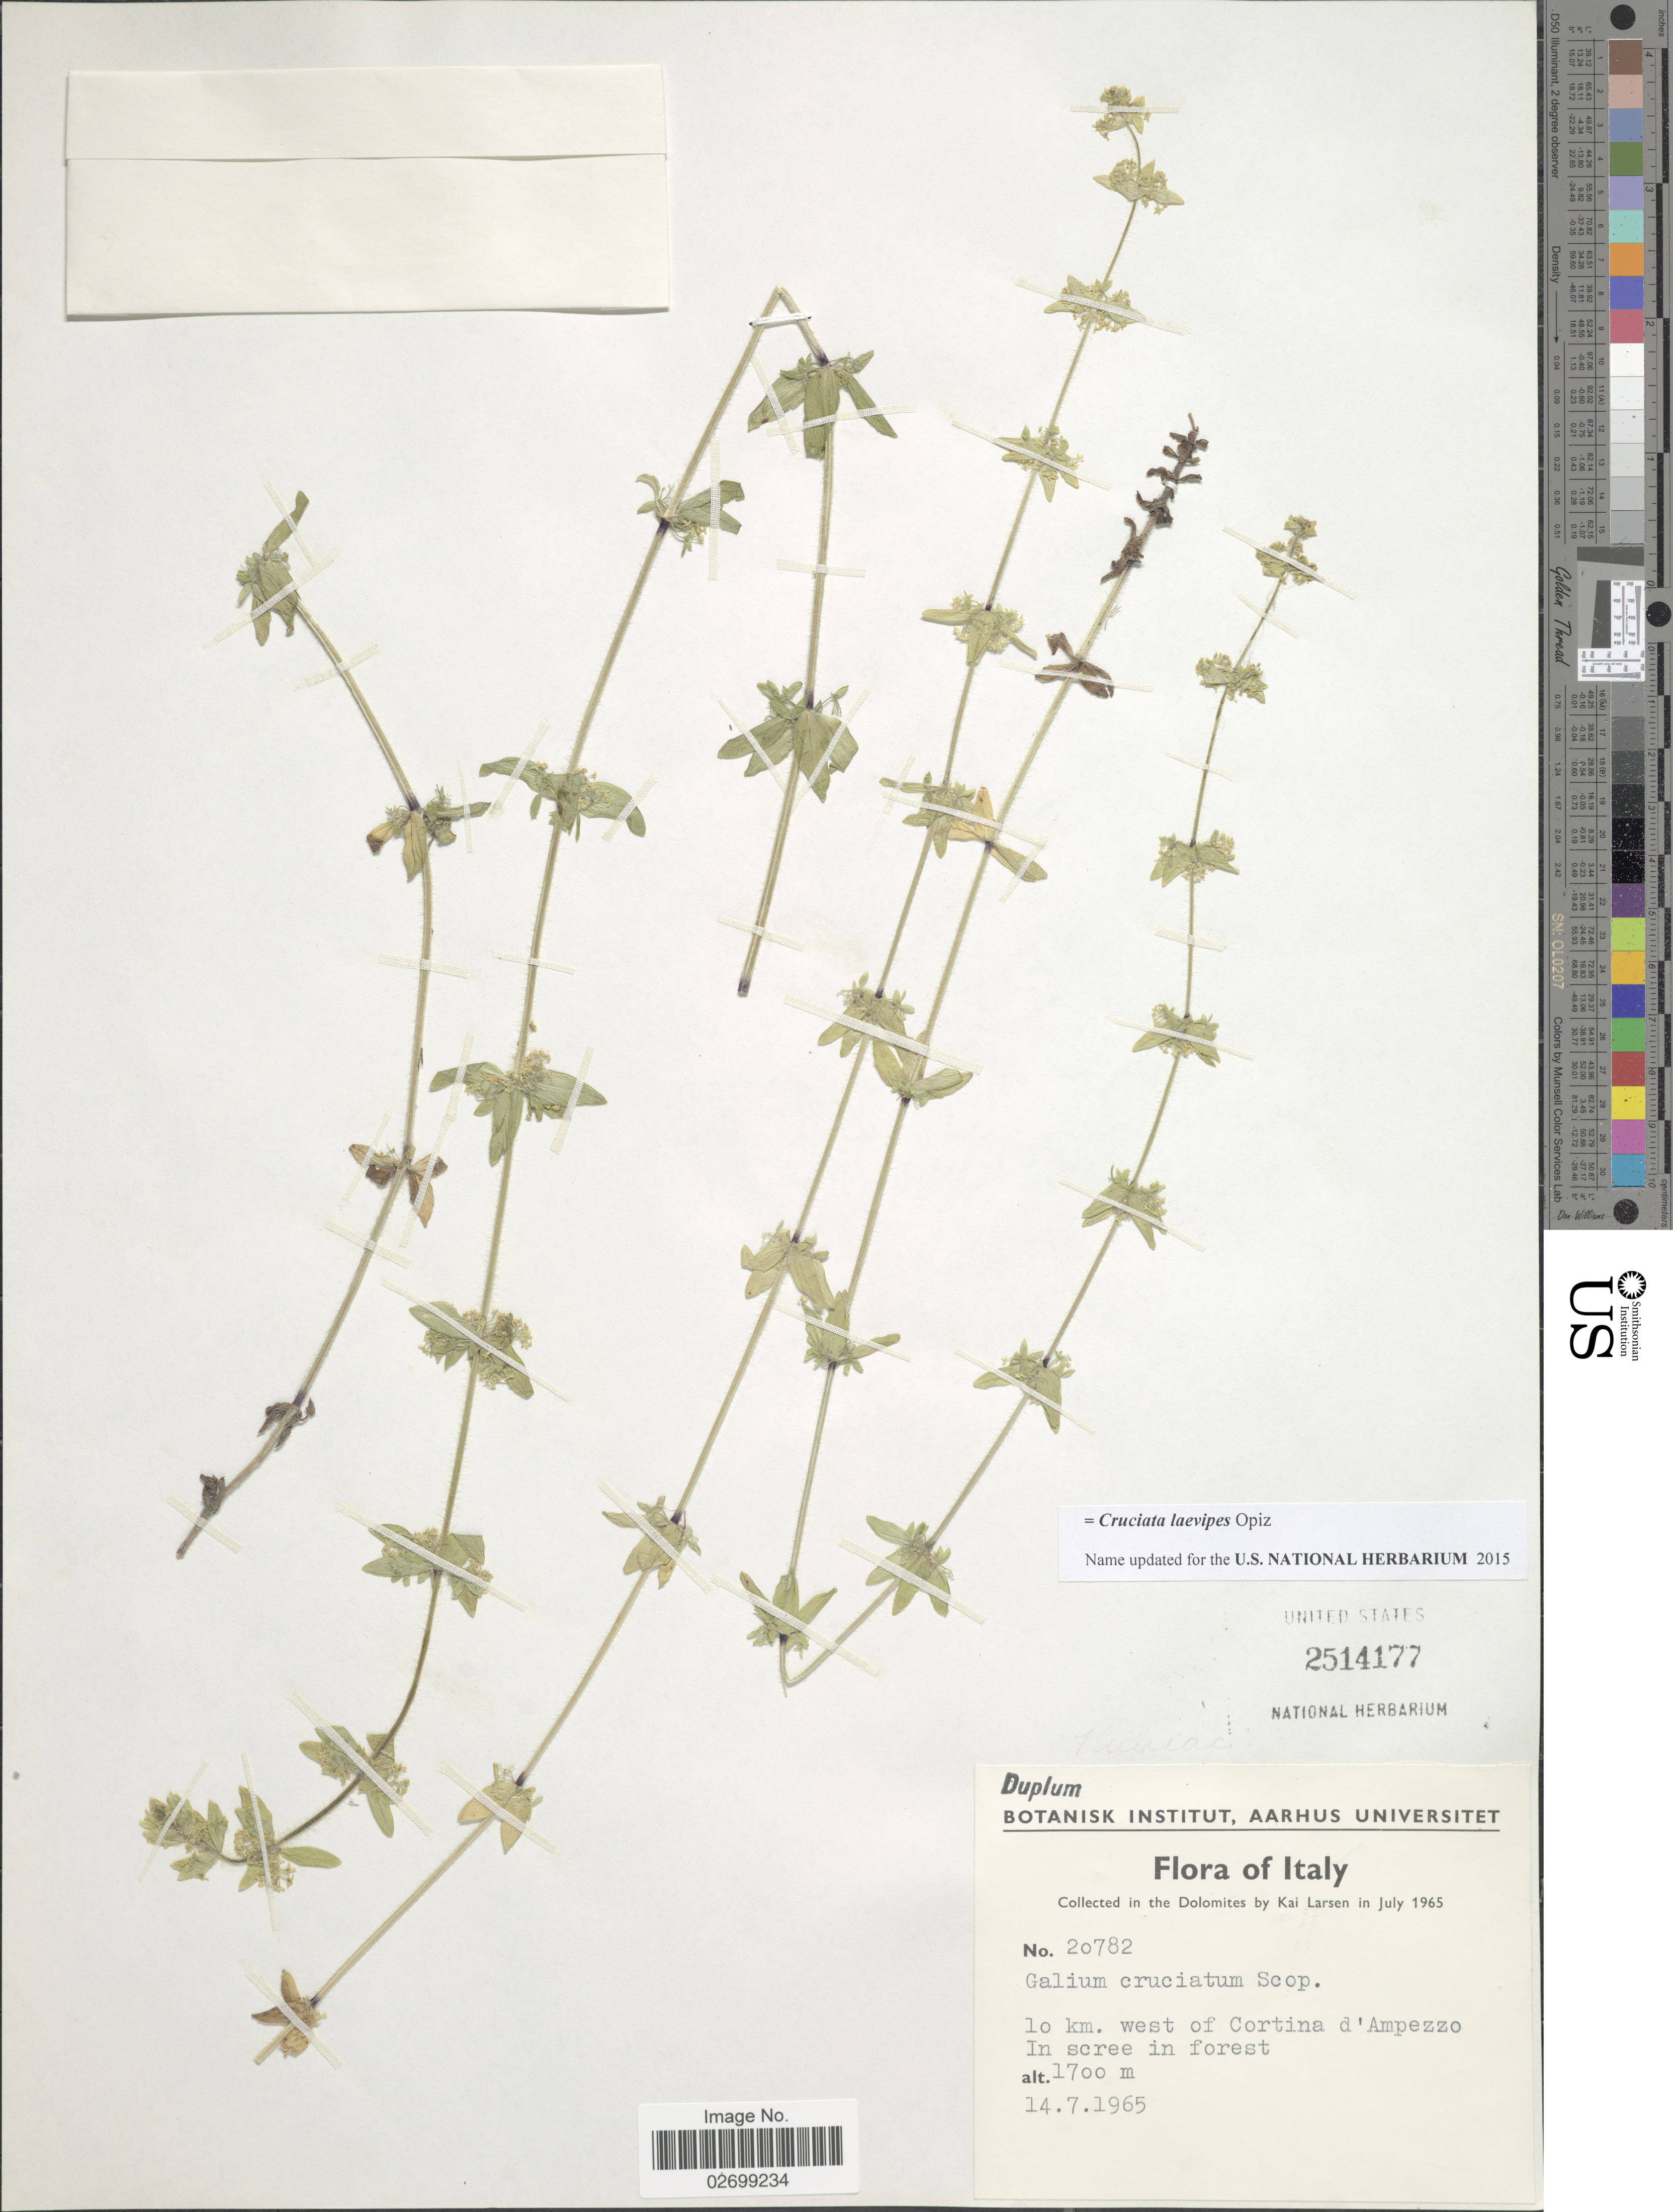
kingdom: Plantae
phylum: Tracheophyta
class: Magnoliopsida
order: Gentianales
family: Rubiaceae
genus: Cruciata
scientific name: Cruciata laevipes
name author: Opiz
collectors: K. Larsen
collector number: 20782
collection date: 1965-07-14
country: Italy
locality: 10 km. west of Cortina d'Ampezzo, in scree in forest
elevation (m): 1700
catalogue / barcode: US 2514177